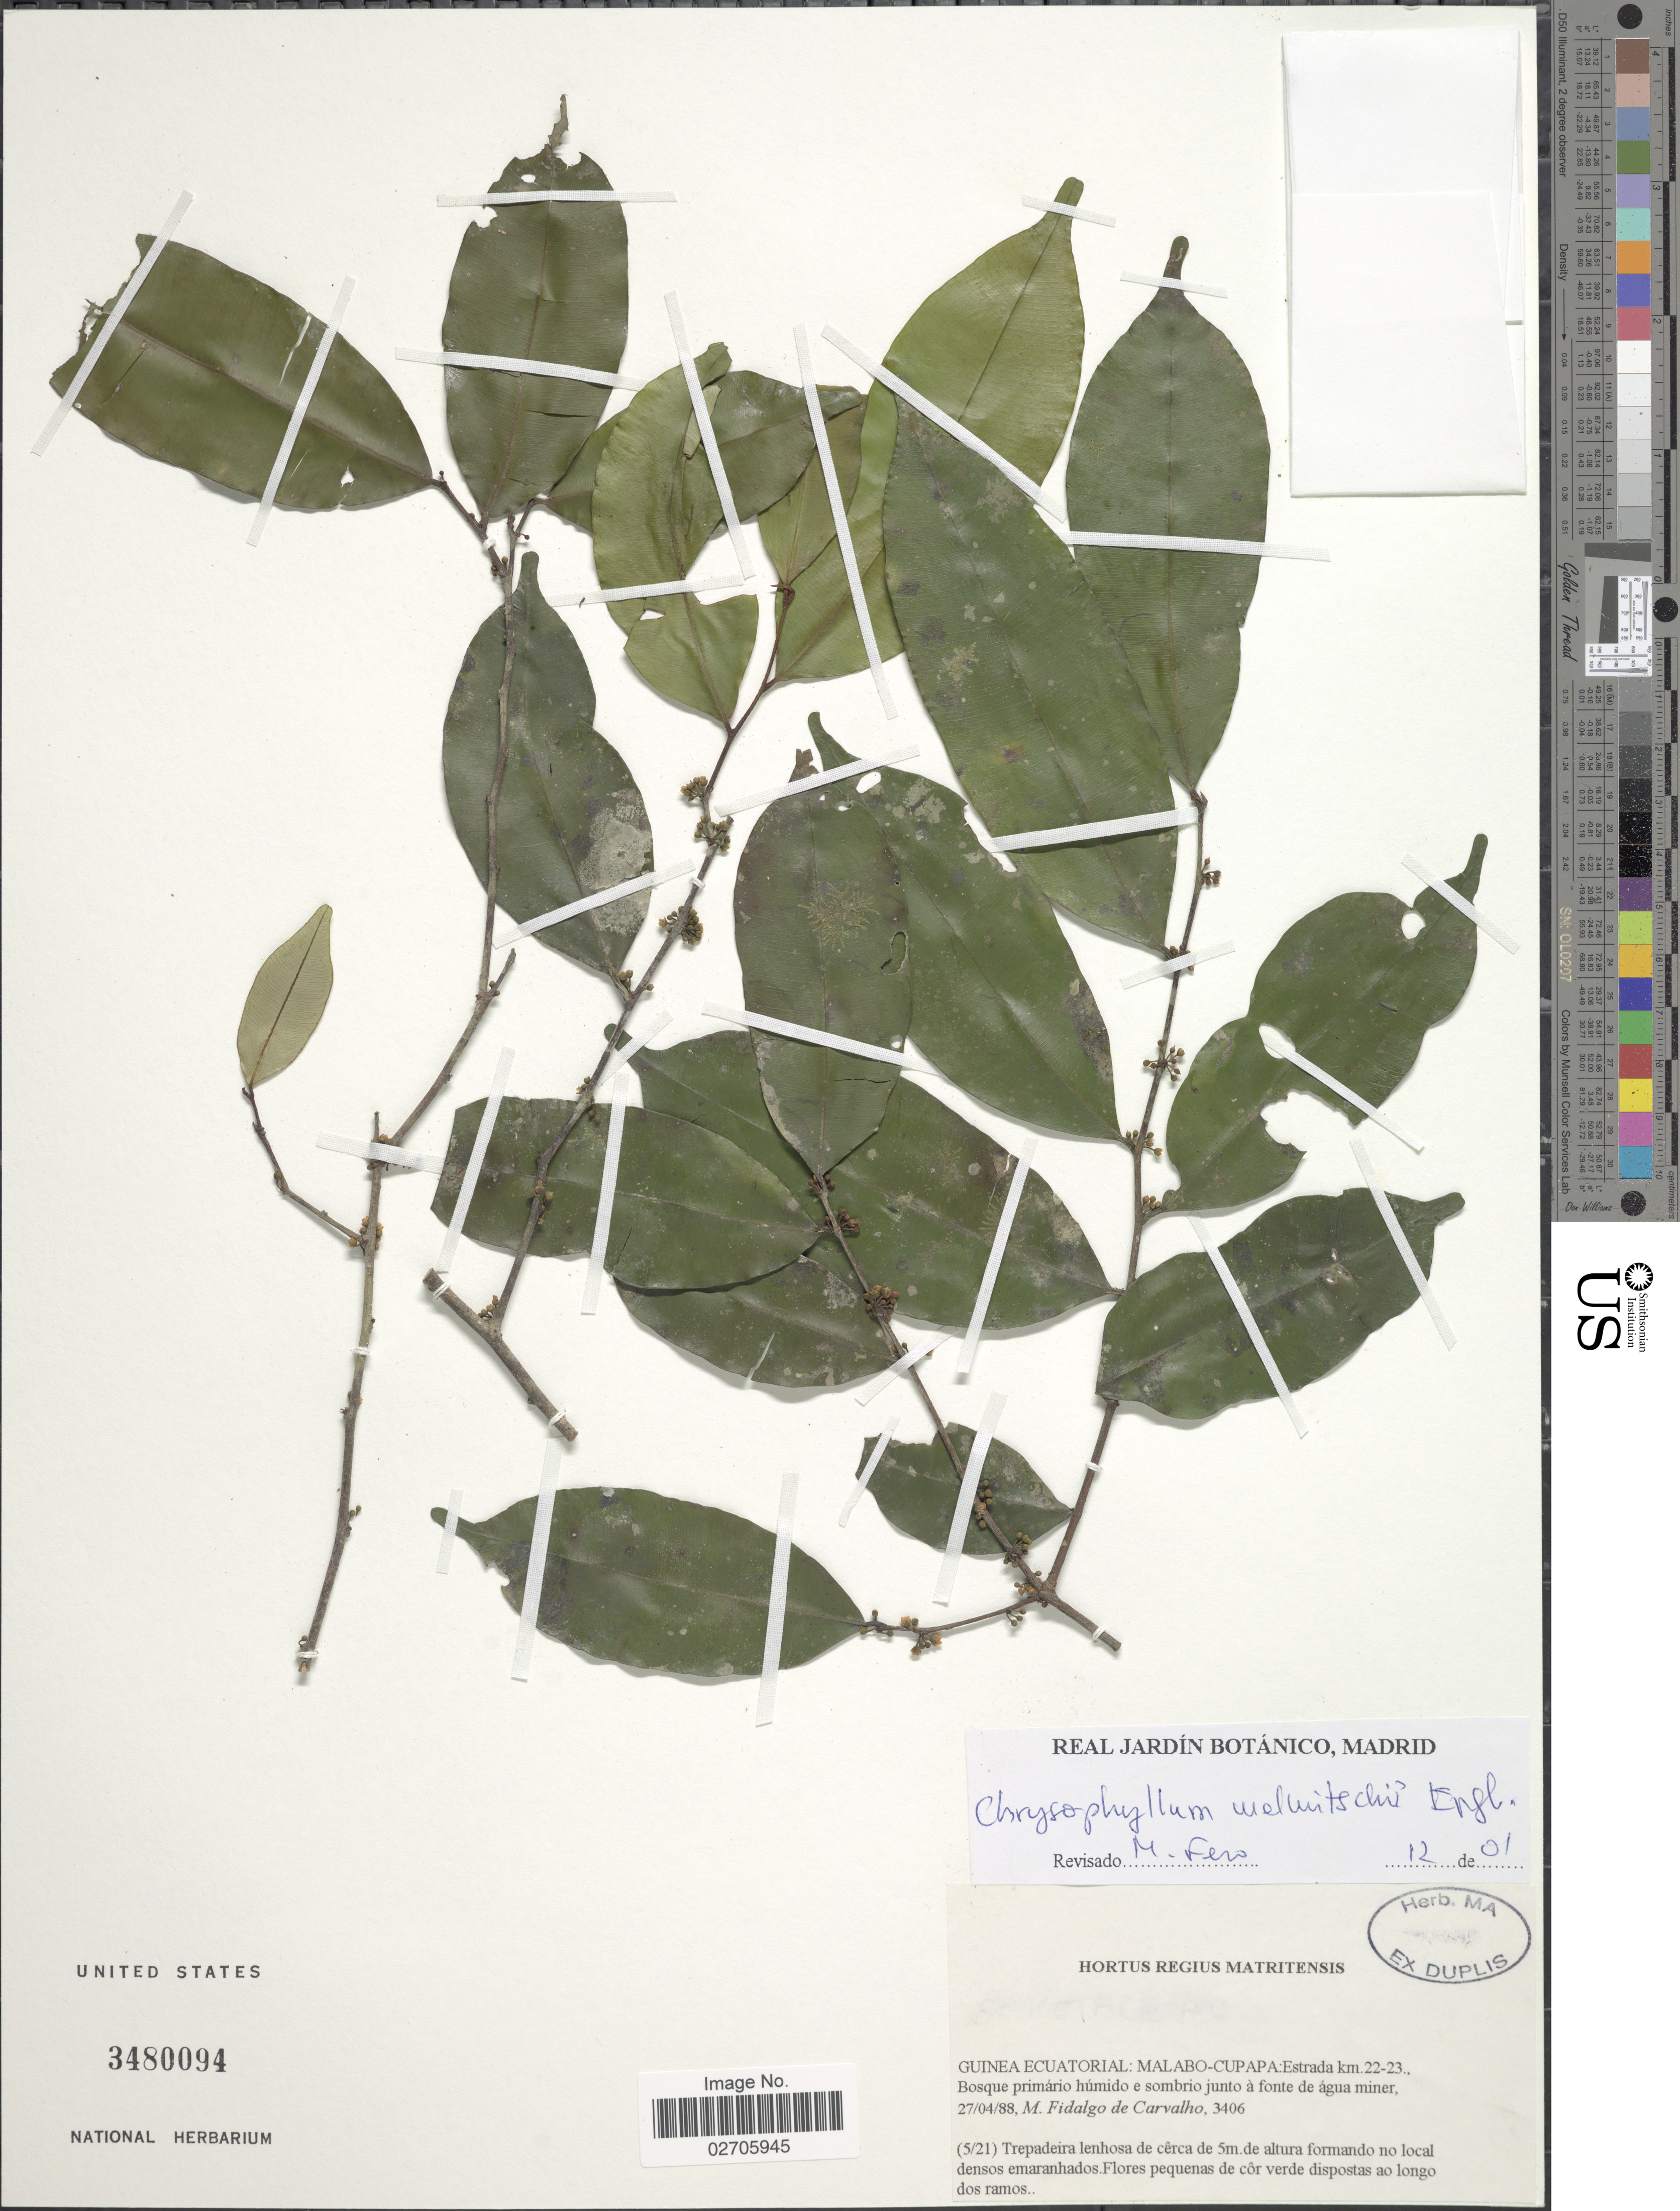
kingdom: Plantae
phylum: Tracheophyta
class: Magnoliopsida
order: Ericales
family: Sapotaceae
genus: Chrysophyllum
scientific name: Chrysophyllum welwitschii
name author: Engl.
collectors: M. Fidalgo de Carvalho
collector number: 3406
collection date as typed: Transcribed d/m/y: 27/4/88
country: Equatorial Guinea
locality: Guinea Ecuatorial: Malabo-Cupapa: Estrada km 22-23. Bosque primário húmido e sombrio junto à fonte de água miner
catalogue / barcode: US 3480094